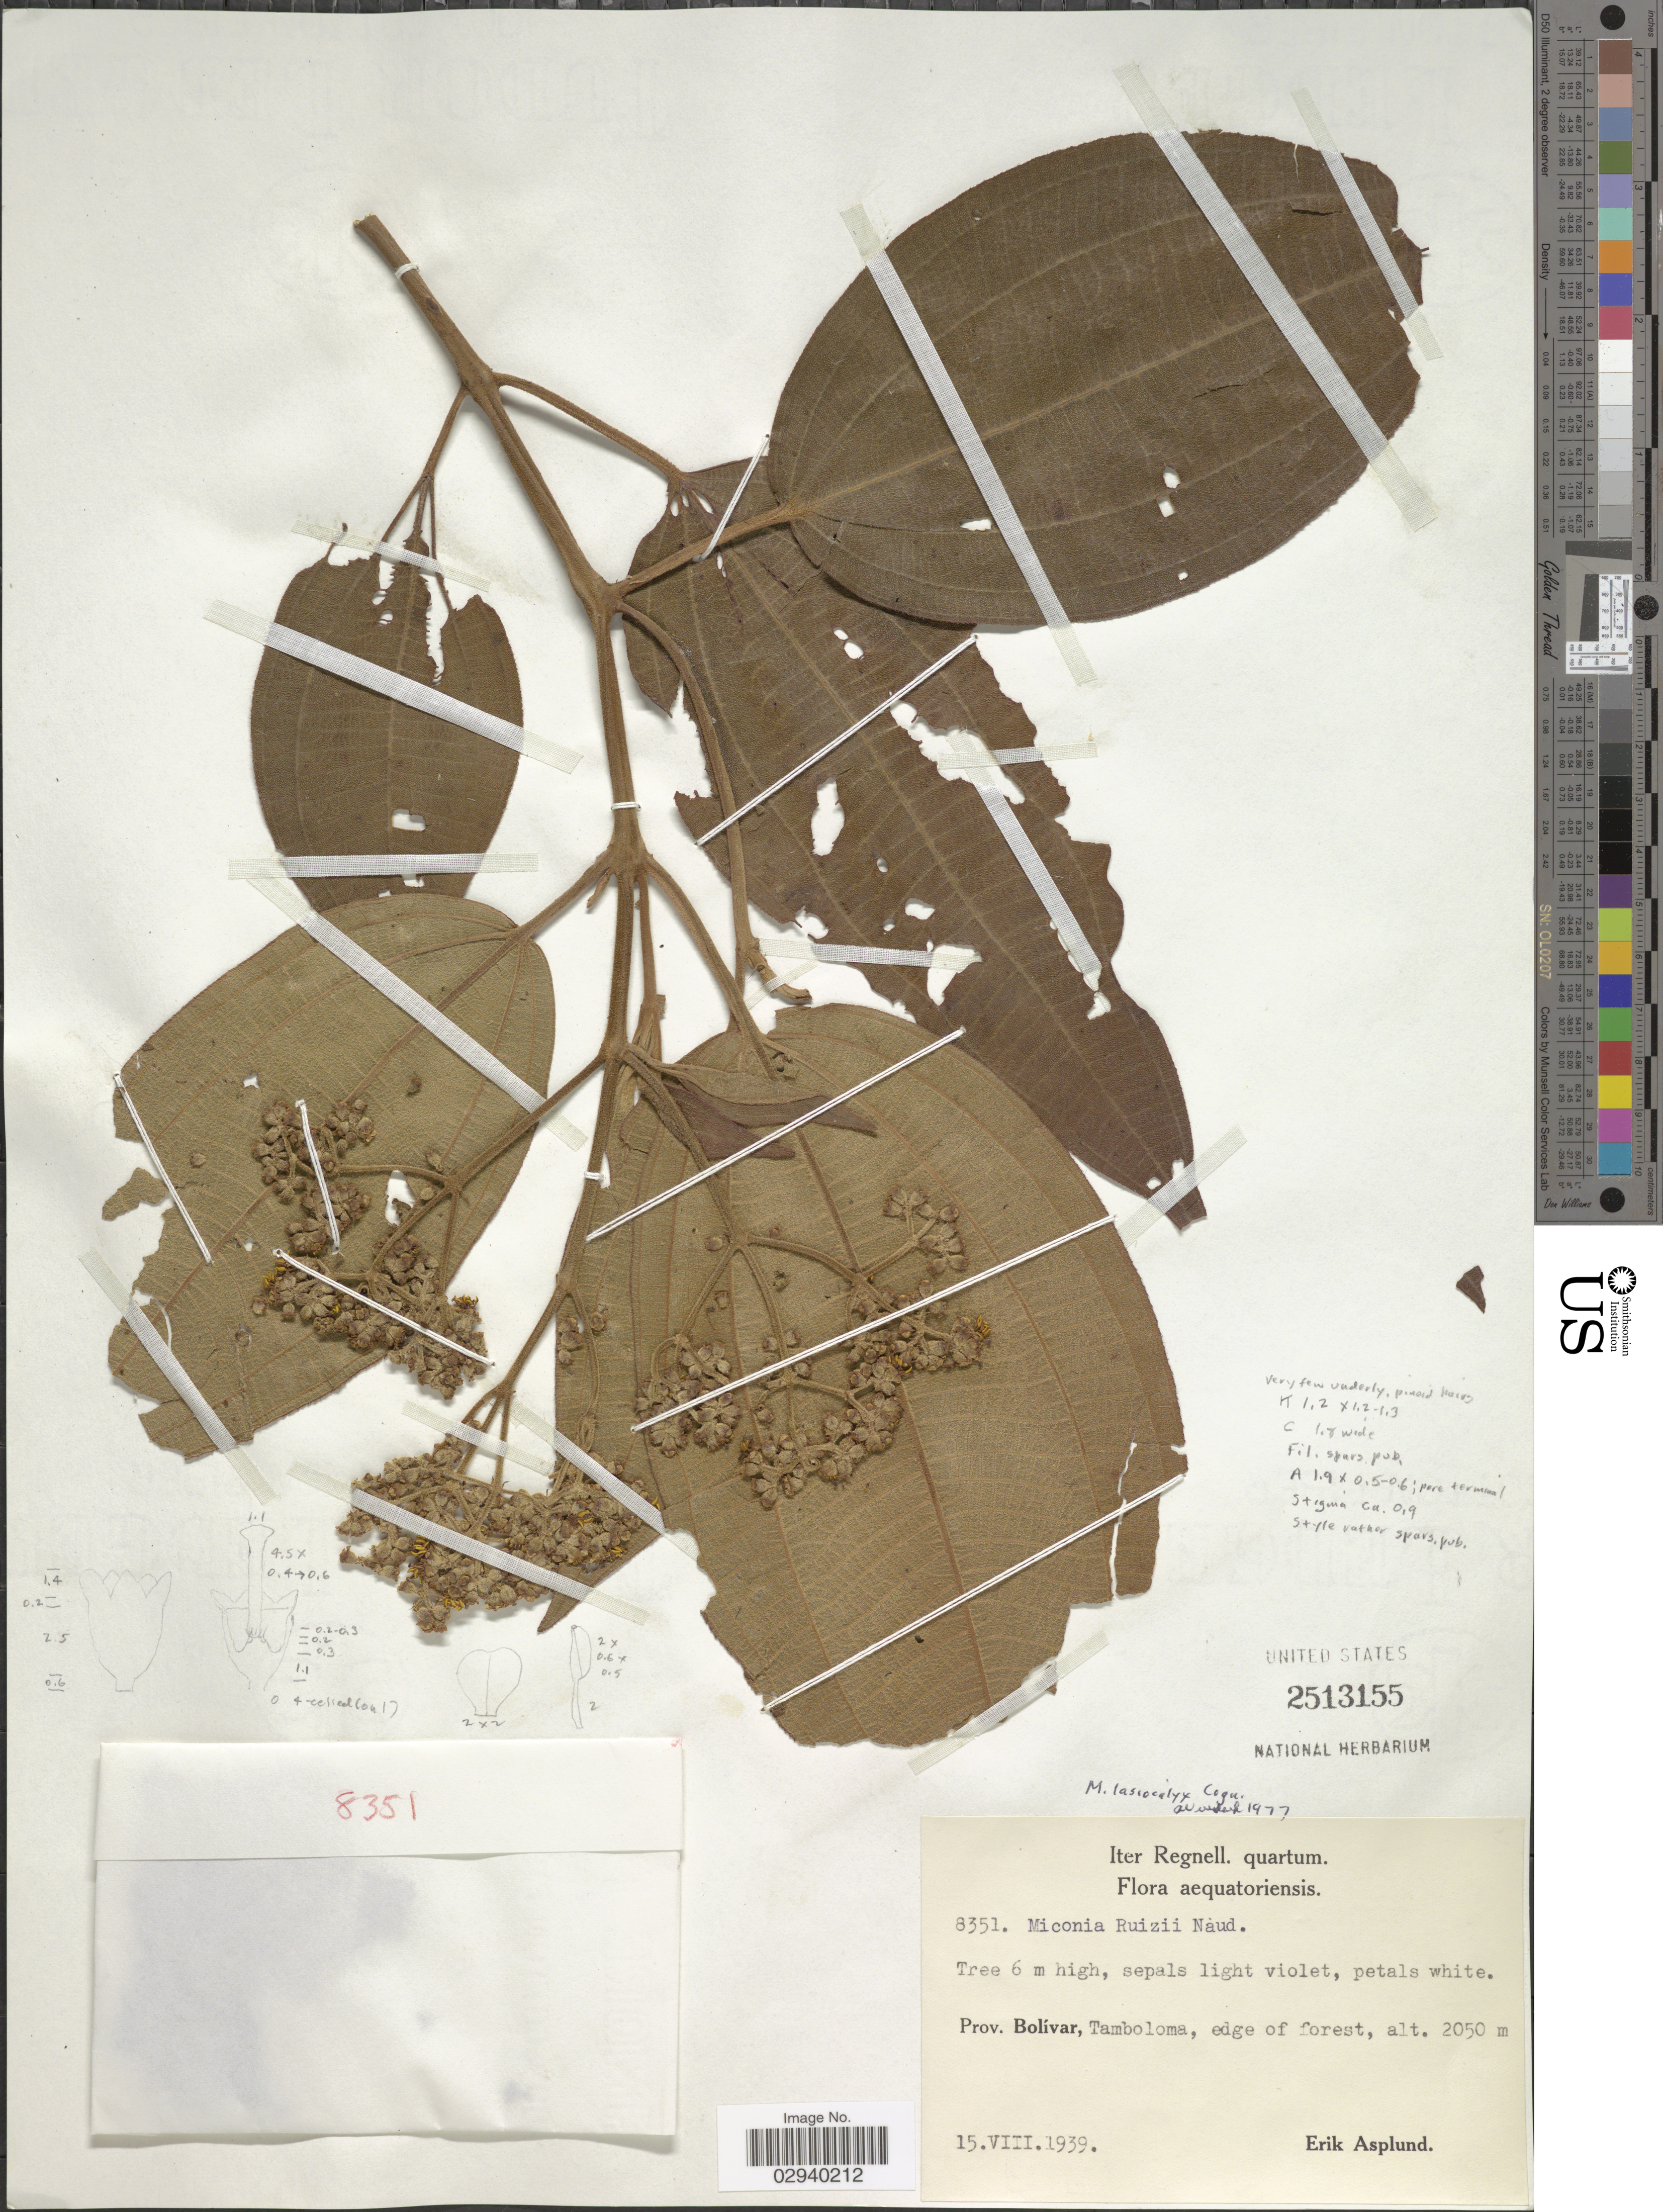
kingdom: Plantae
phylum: Tracheophyta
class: Magnoliopsida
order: Myrtales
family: Melastomataceae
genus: Miconia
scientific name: Miconia lasiocalyx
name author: Cogn.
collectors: E. Asplund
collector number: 8351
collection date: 1939-08-15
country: Ecuador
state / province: Bolívar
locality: Prov. Bolívar, Tamboloma.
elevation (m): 2050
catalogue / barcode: US 2513155